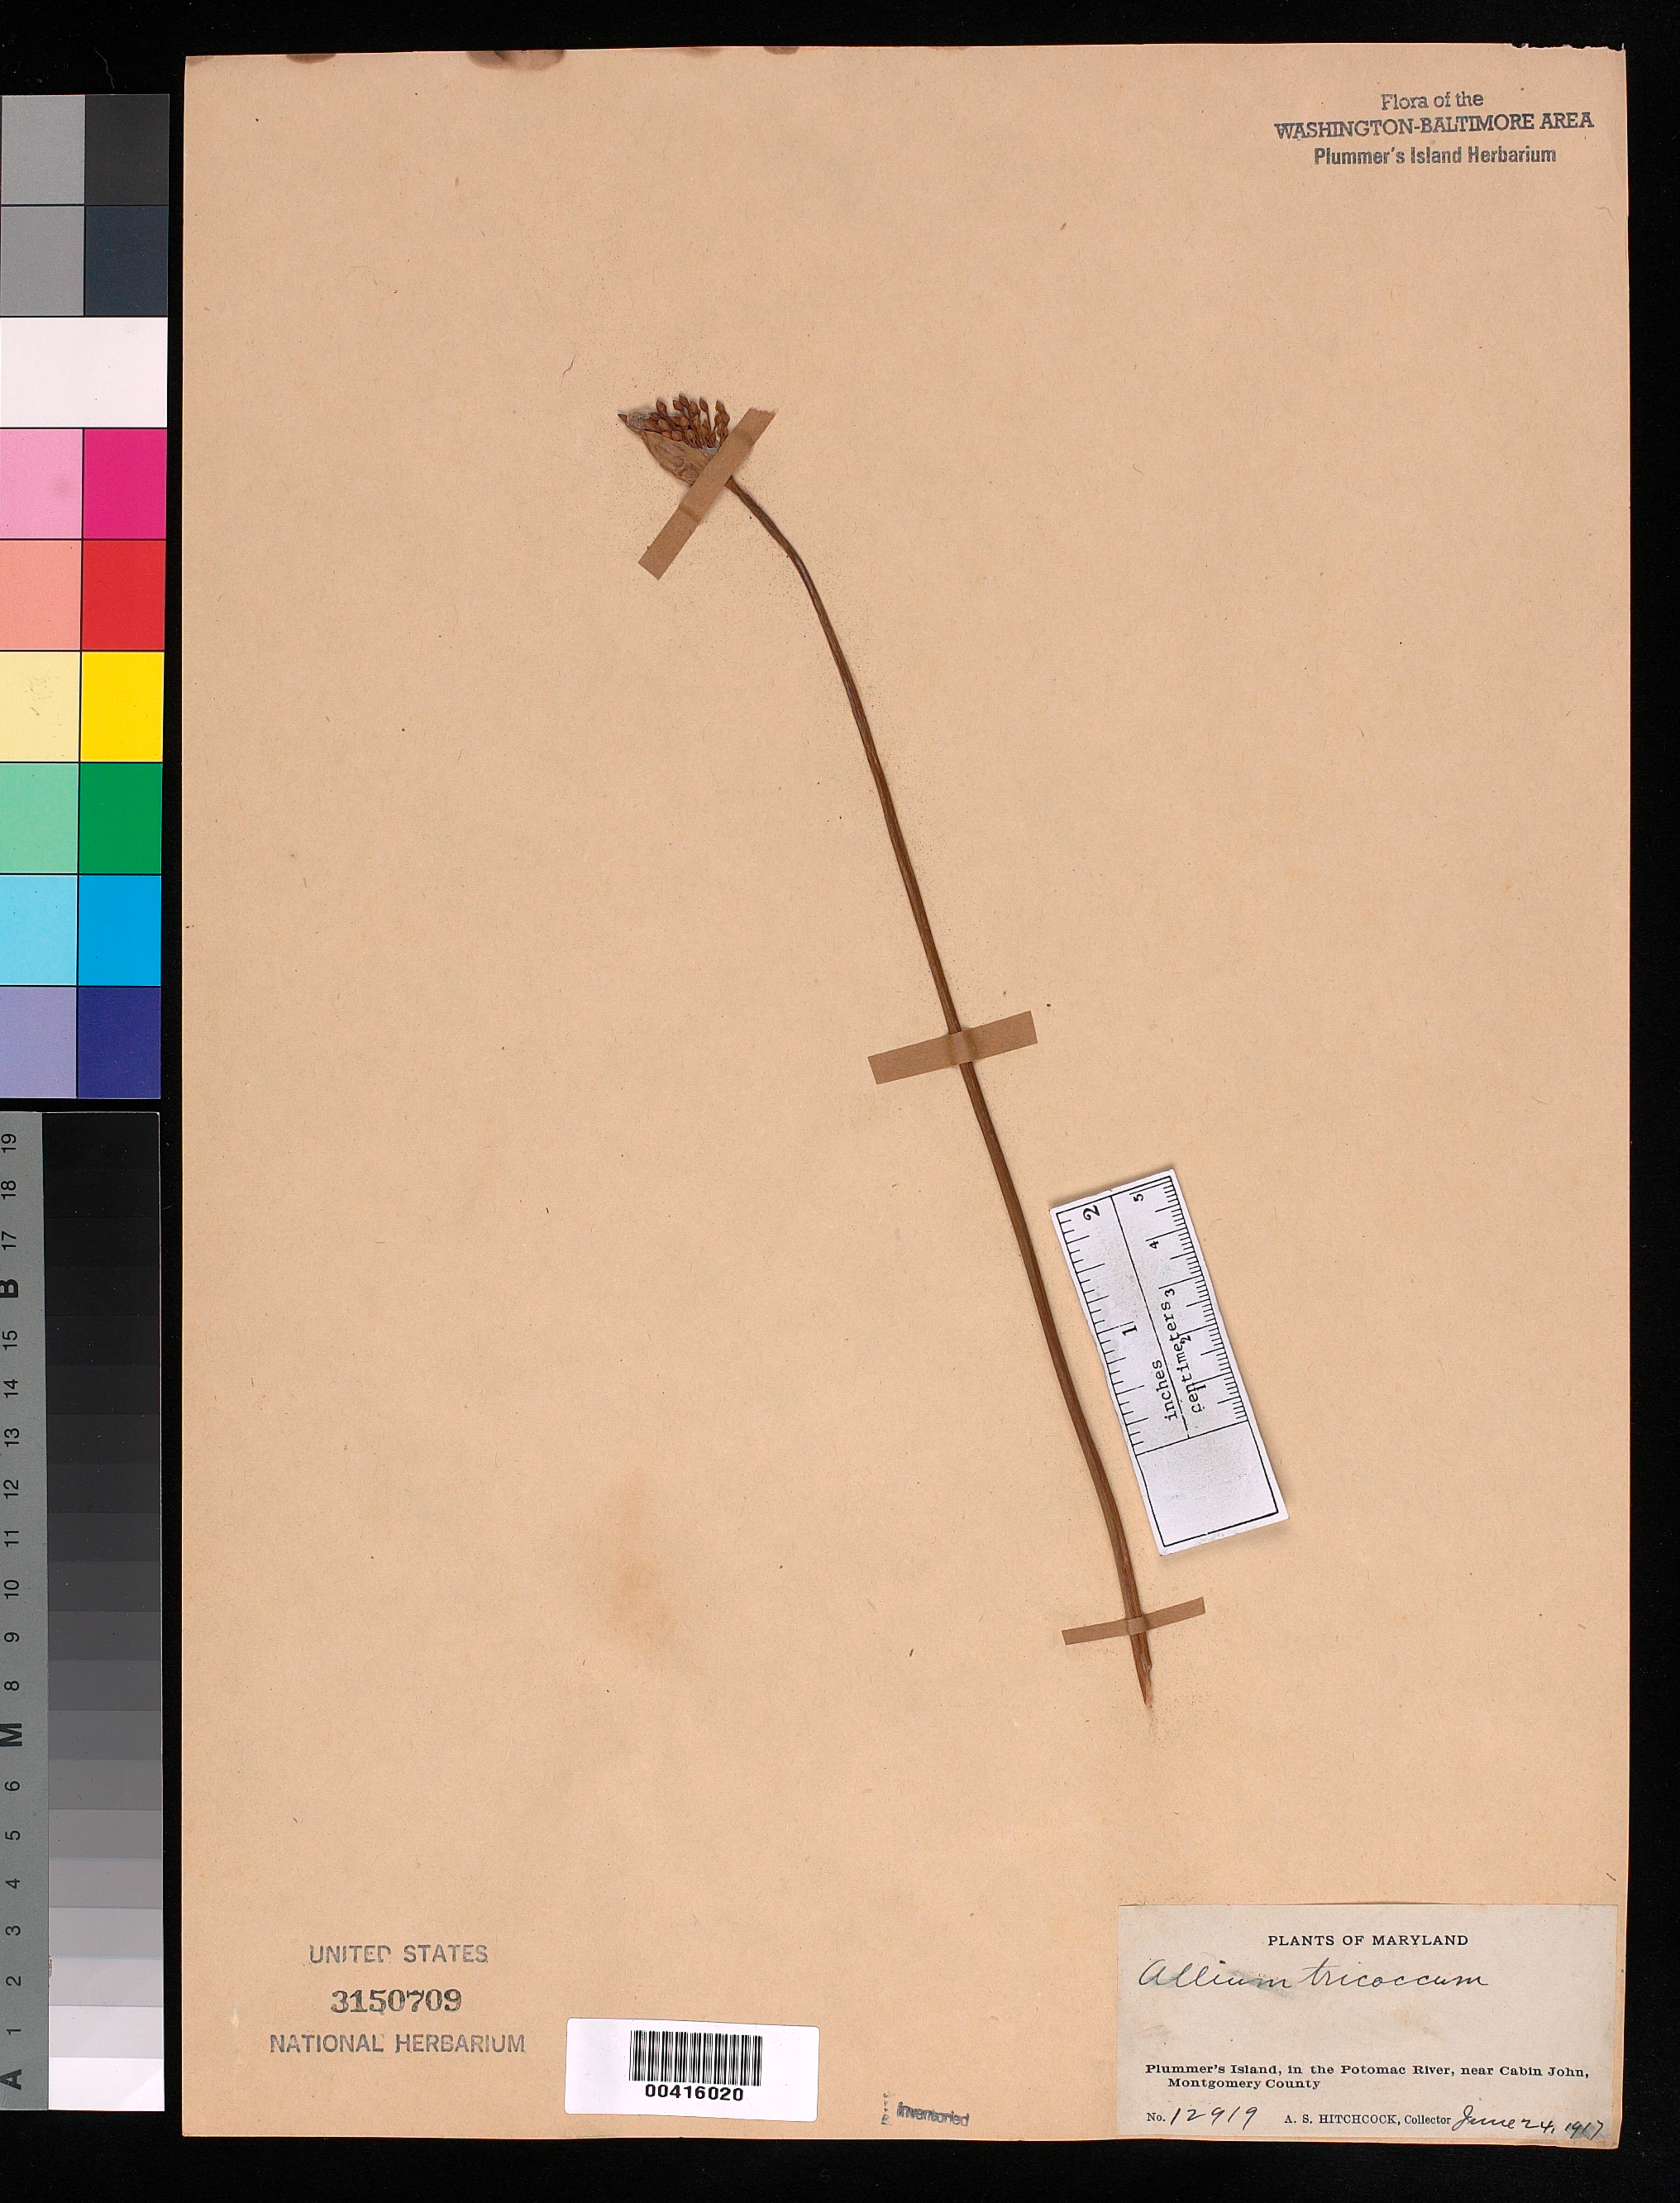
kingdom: Plantae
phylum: Tracheophyta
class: Liliopsida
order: Asparagales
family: Amaryllidaceae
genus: Allium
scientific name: Allium tricoccum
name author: Aiton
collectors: A. S. Hitchcock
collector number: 12919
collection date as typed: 24 Jun 1917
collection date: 1917-06-24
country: United States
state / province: Maryland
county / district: Montgomery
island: Plummers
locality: Plummer's Island C. & O. Canal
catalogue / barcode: US 3150709